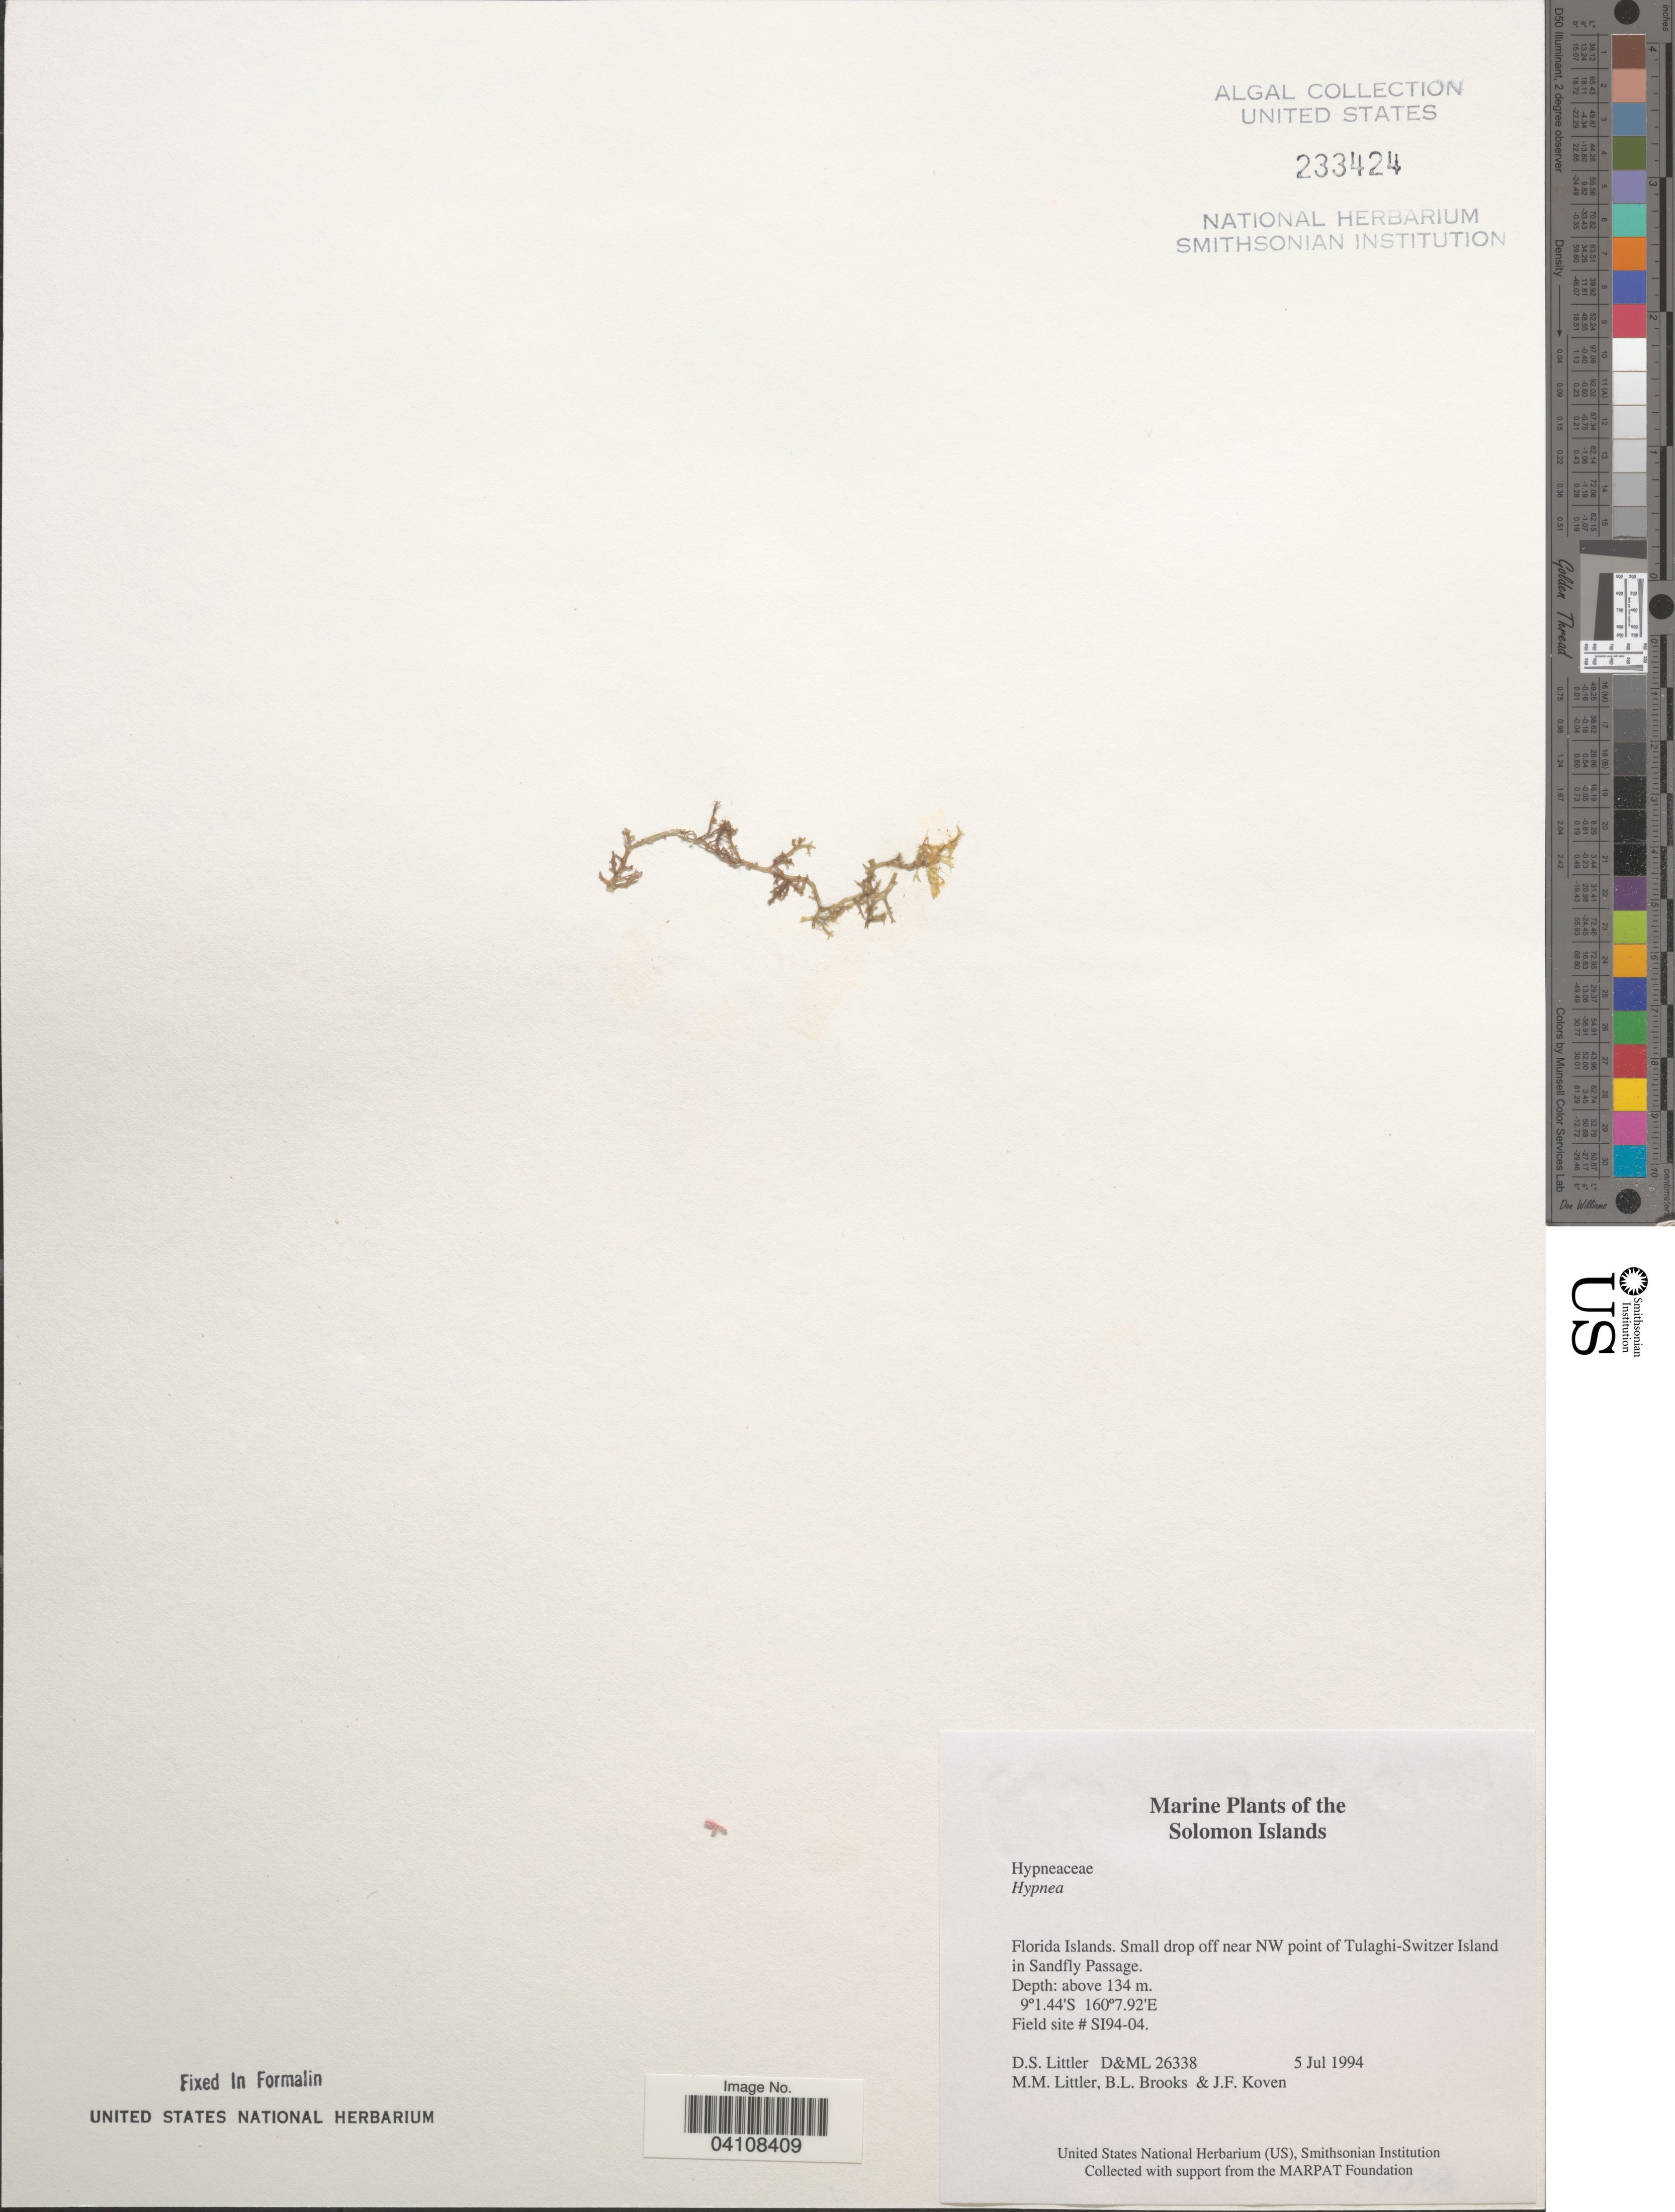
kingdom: Plantae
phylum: Rhodophyta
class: Florideophyceae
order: Gigartinales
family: Cystocloniaceae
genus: Hypnea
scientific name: Hypnea sp.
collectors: D. S. Littler, B. Brooks & J. Koven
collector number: D&ML26338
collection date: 1994-07-05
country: Solomon Islands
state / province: Solomon Islands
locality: Florida Islands. Small drop off near NW point of Tulaghi-Switzer Island in Sandfly Passage. Field site # SI94-04.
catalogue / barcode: US 233424